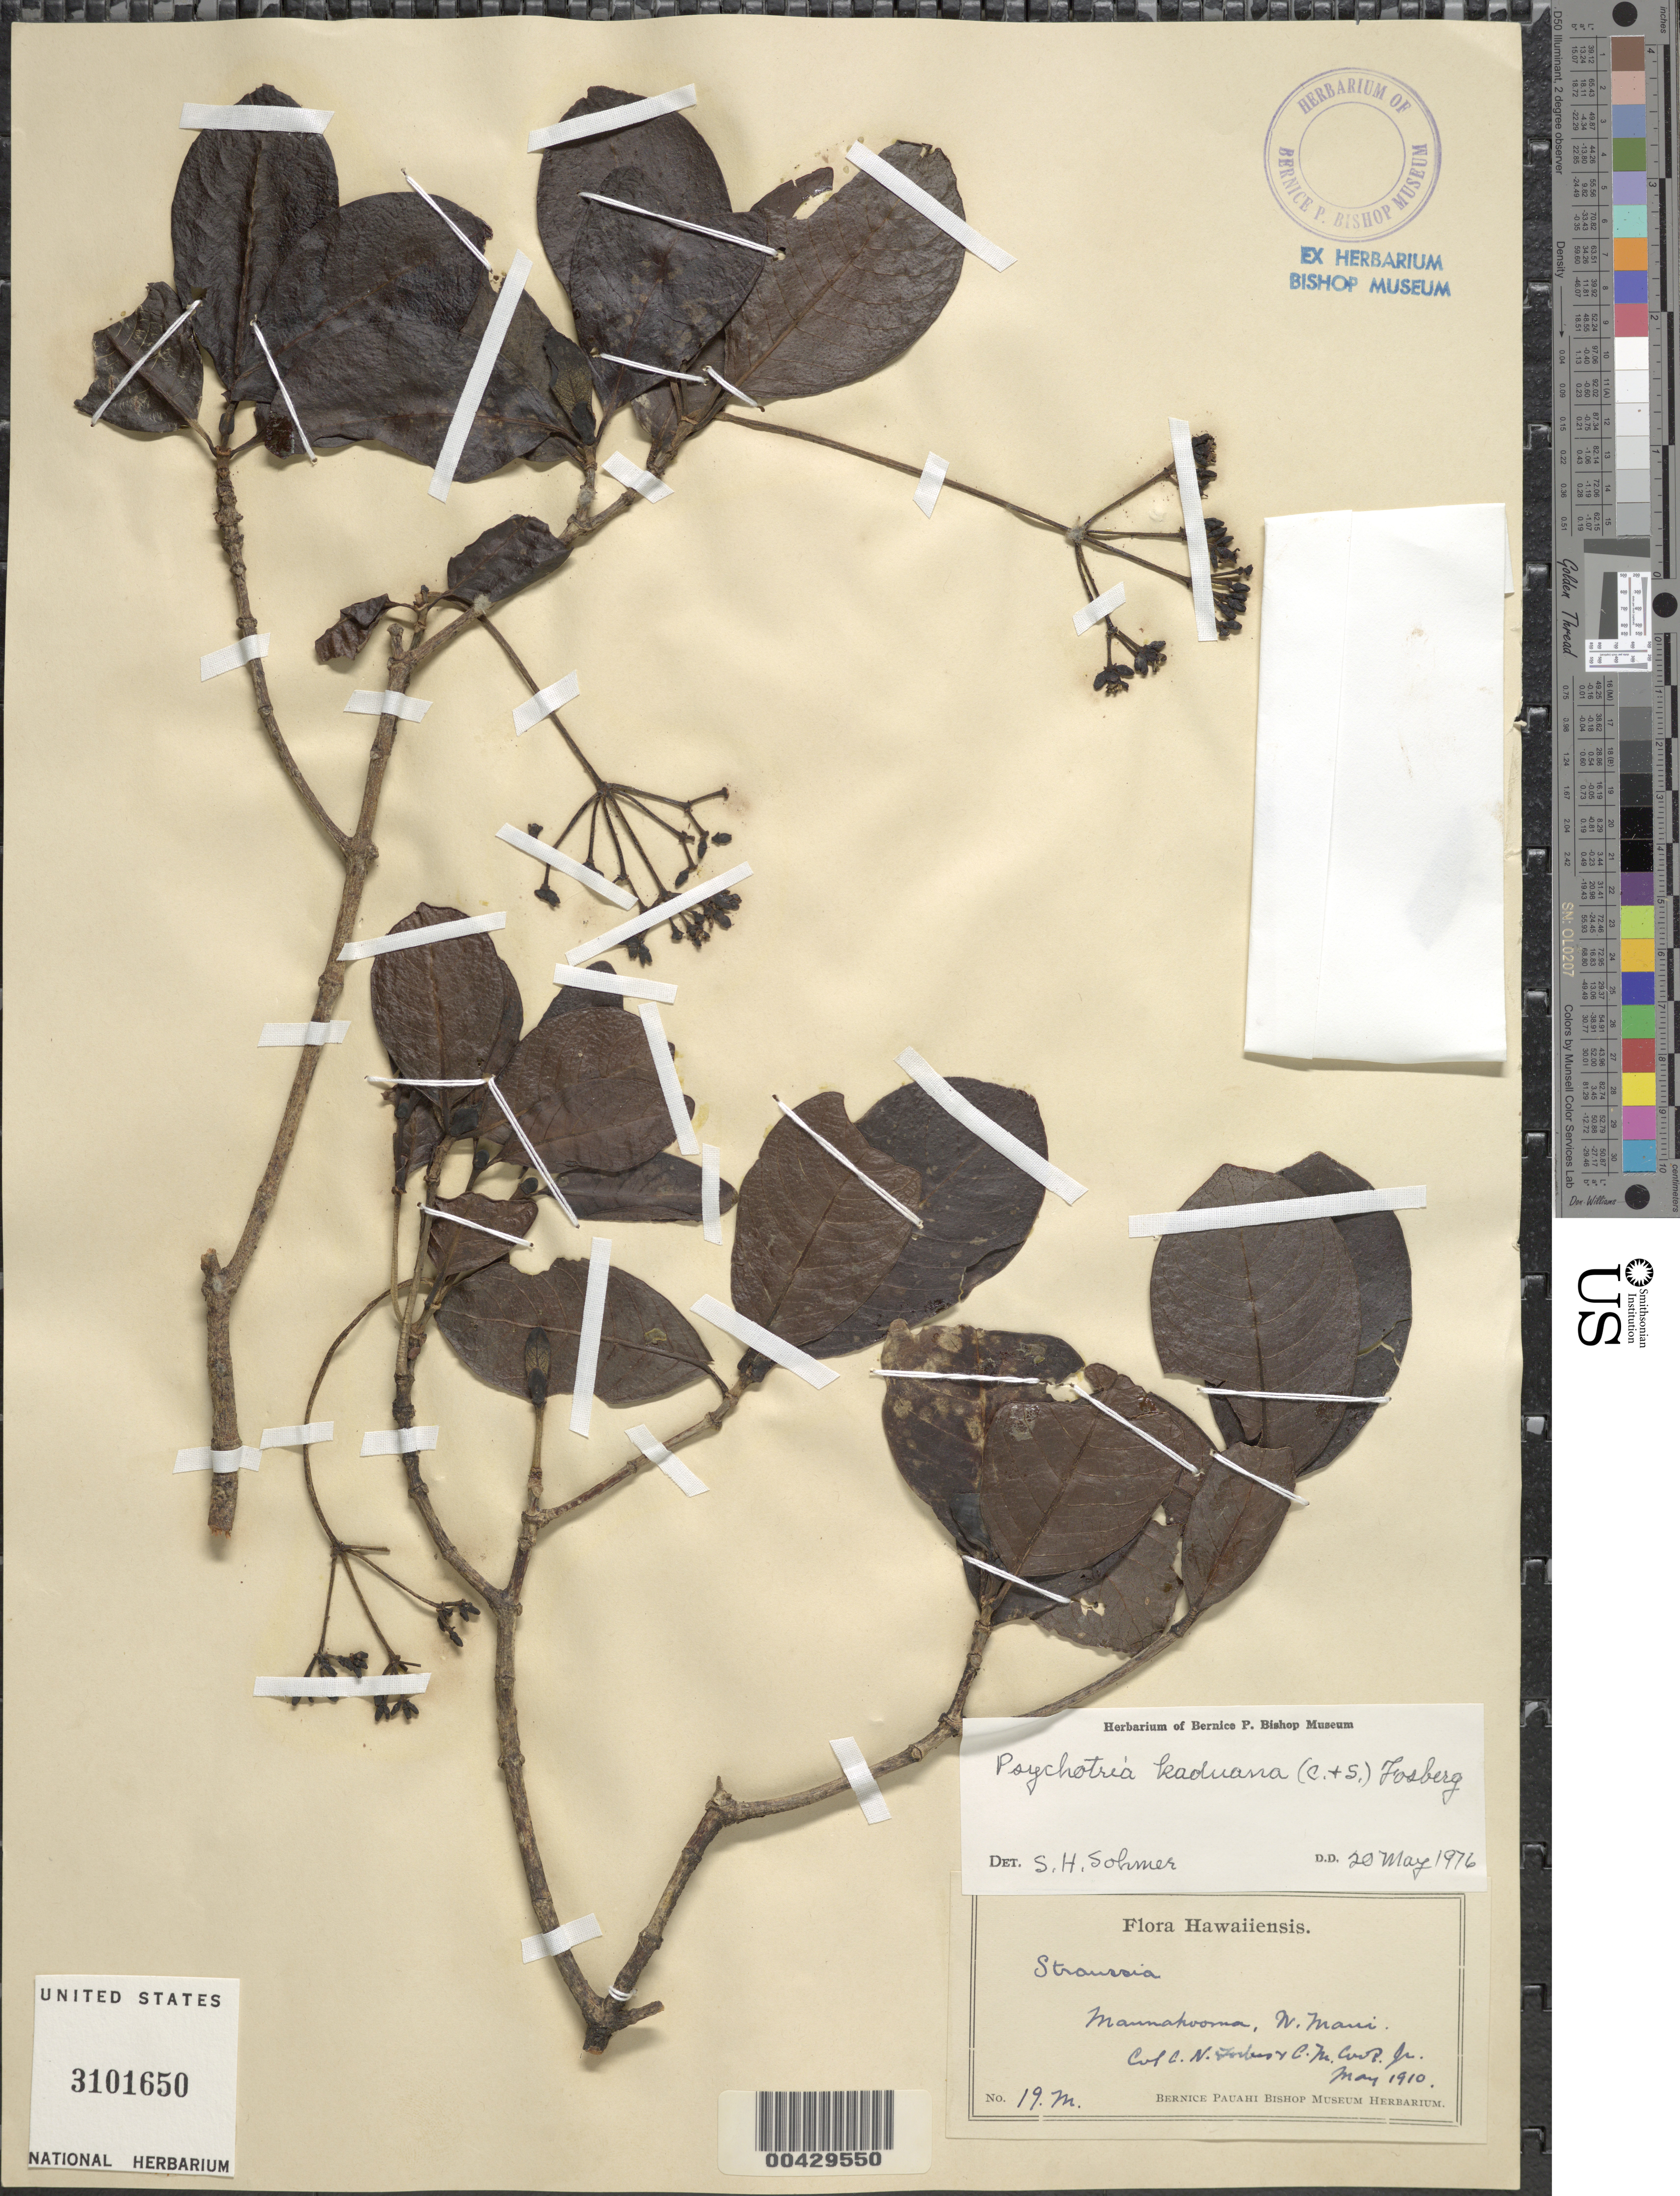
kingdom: Plantae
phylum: Tracheophyta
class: Magnoliopsida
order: Gentianales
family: Rubiaceae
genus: Psychotria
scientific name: Psychotria kaduana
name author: (Cham. & Schltdl.) Fosberg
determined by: Sohmer, S. H.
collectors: C. N. Forbes & C. M. Cook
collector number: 19.M.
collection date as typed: May 1910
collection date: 1910-05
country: United States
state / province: Hawaii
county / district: Maui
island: Maui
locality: Maunahooma, W Maui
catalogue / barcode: US 3101650